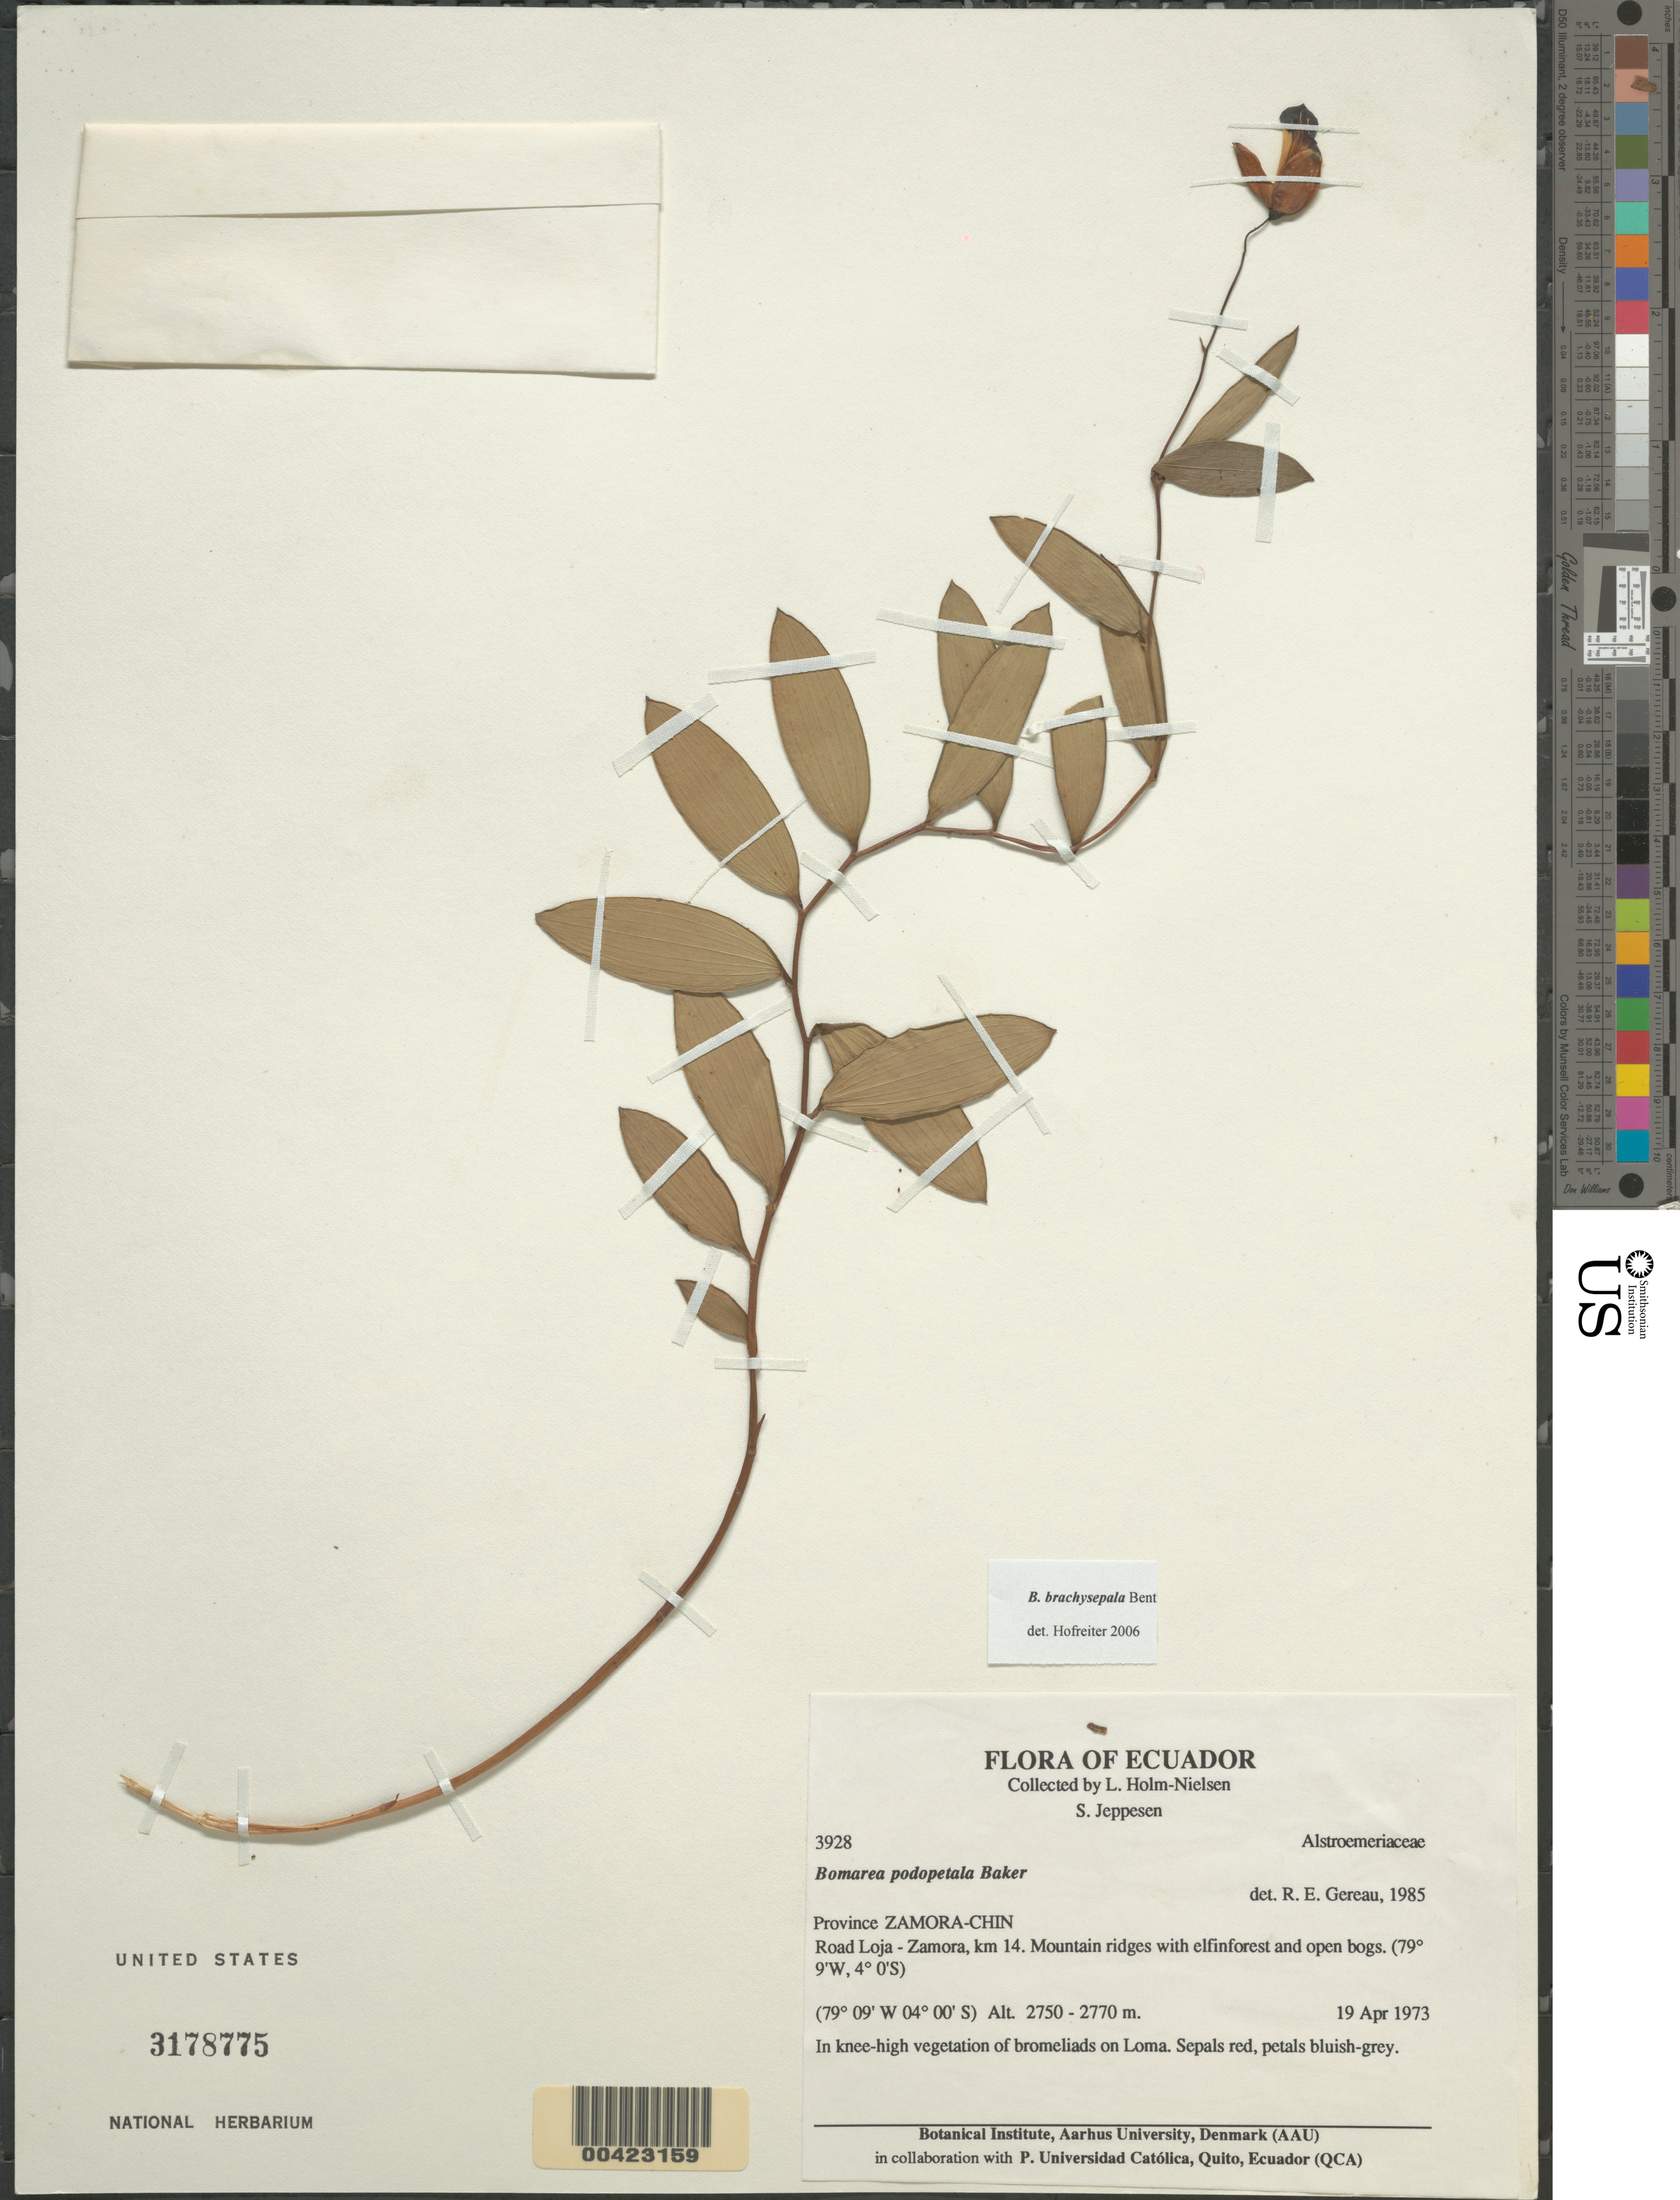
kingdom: Plantae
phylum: Tracheophyta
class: Liliopsida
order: Liliales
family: Alstroemeriaceae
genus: Bomarea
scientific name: Bomarea podopetala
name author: Baker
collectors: L. B. Holm-Nielsen & S. Jeppesen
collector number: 3928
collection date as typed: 19 Apr 1973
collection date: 1973-04-19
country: Ecuador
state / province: Zamora-Chinchipe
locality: Road Loja-Zamora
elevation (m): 2750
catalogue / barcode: US 3178775